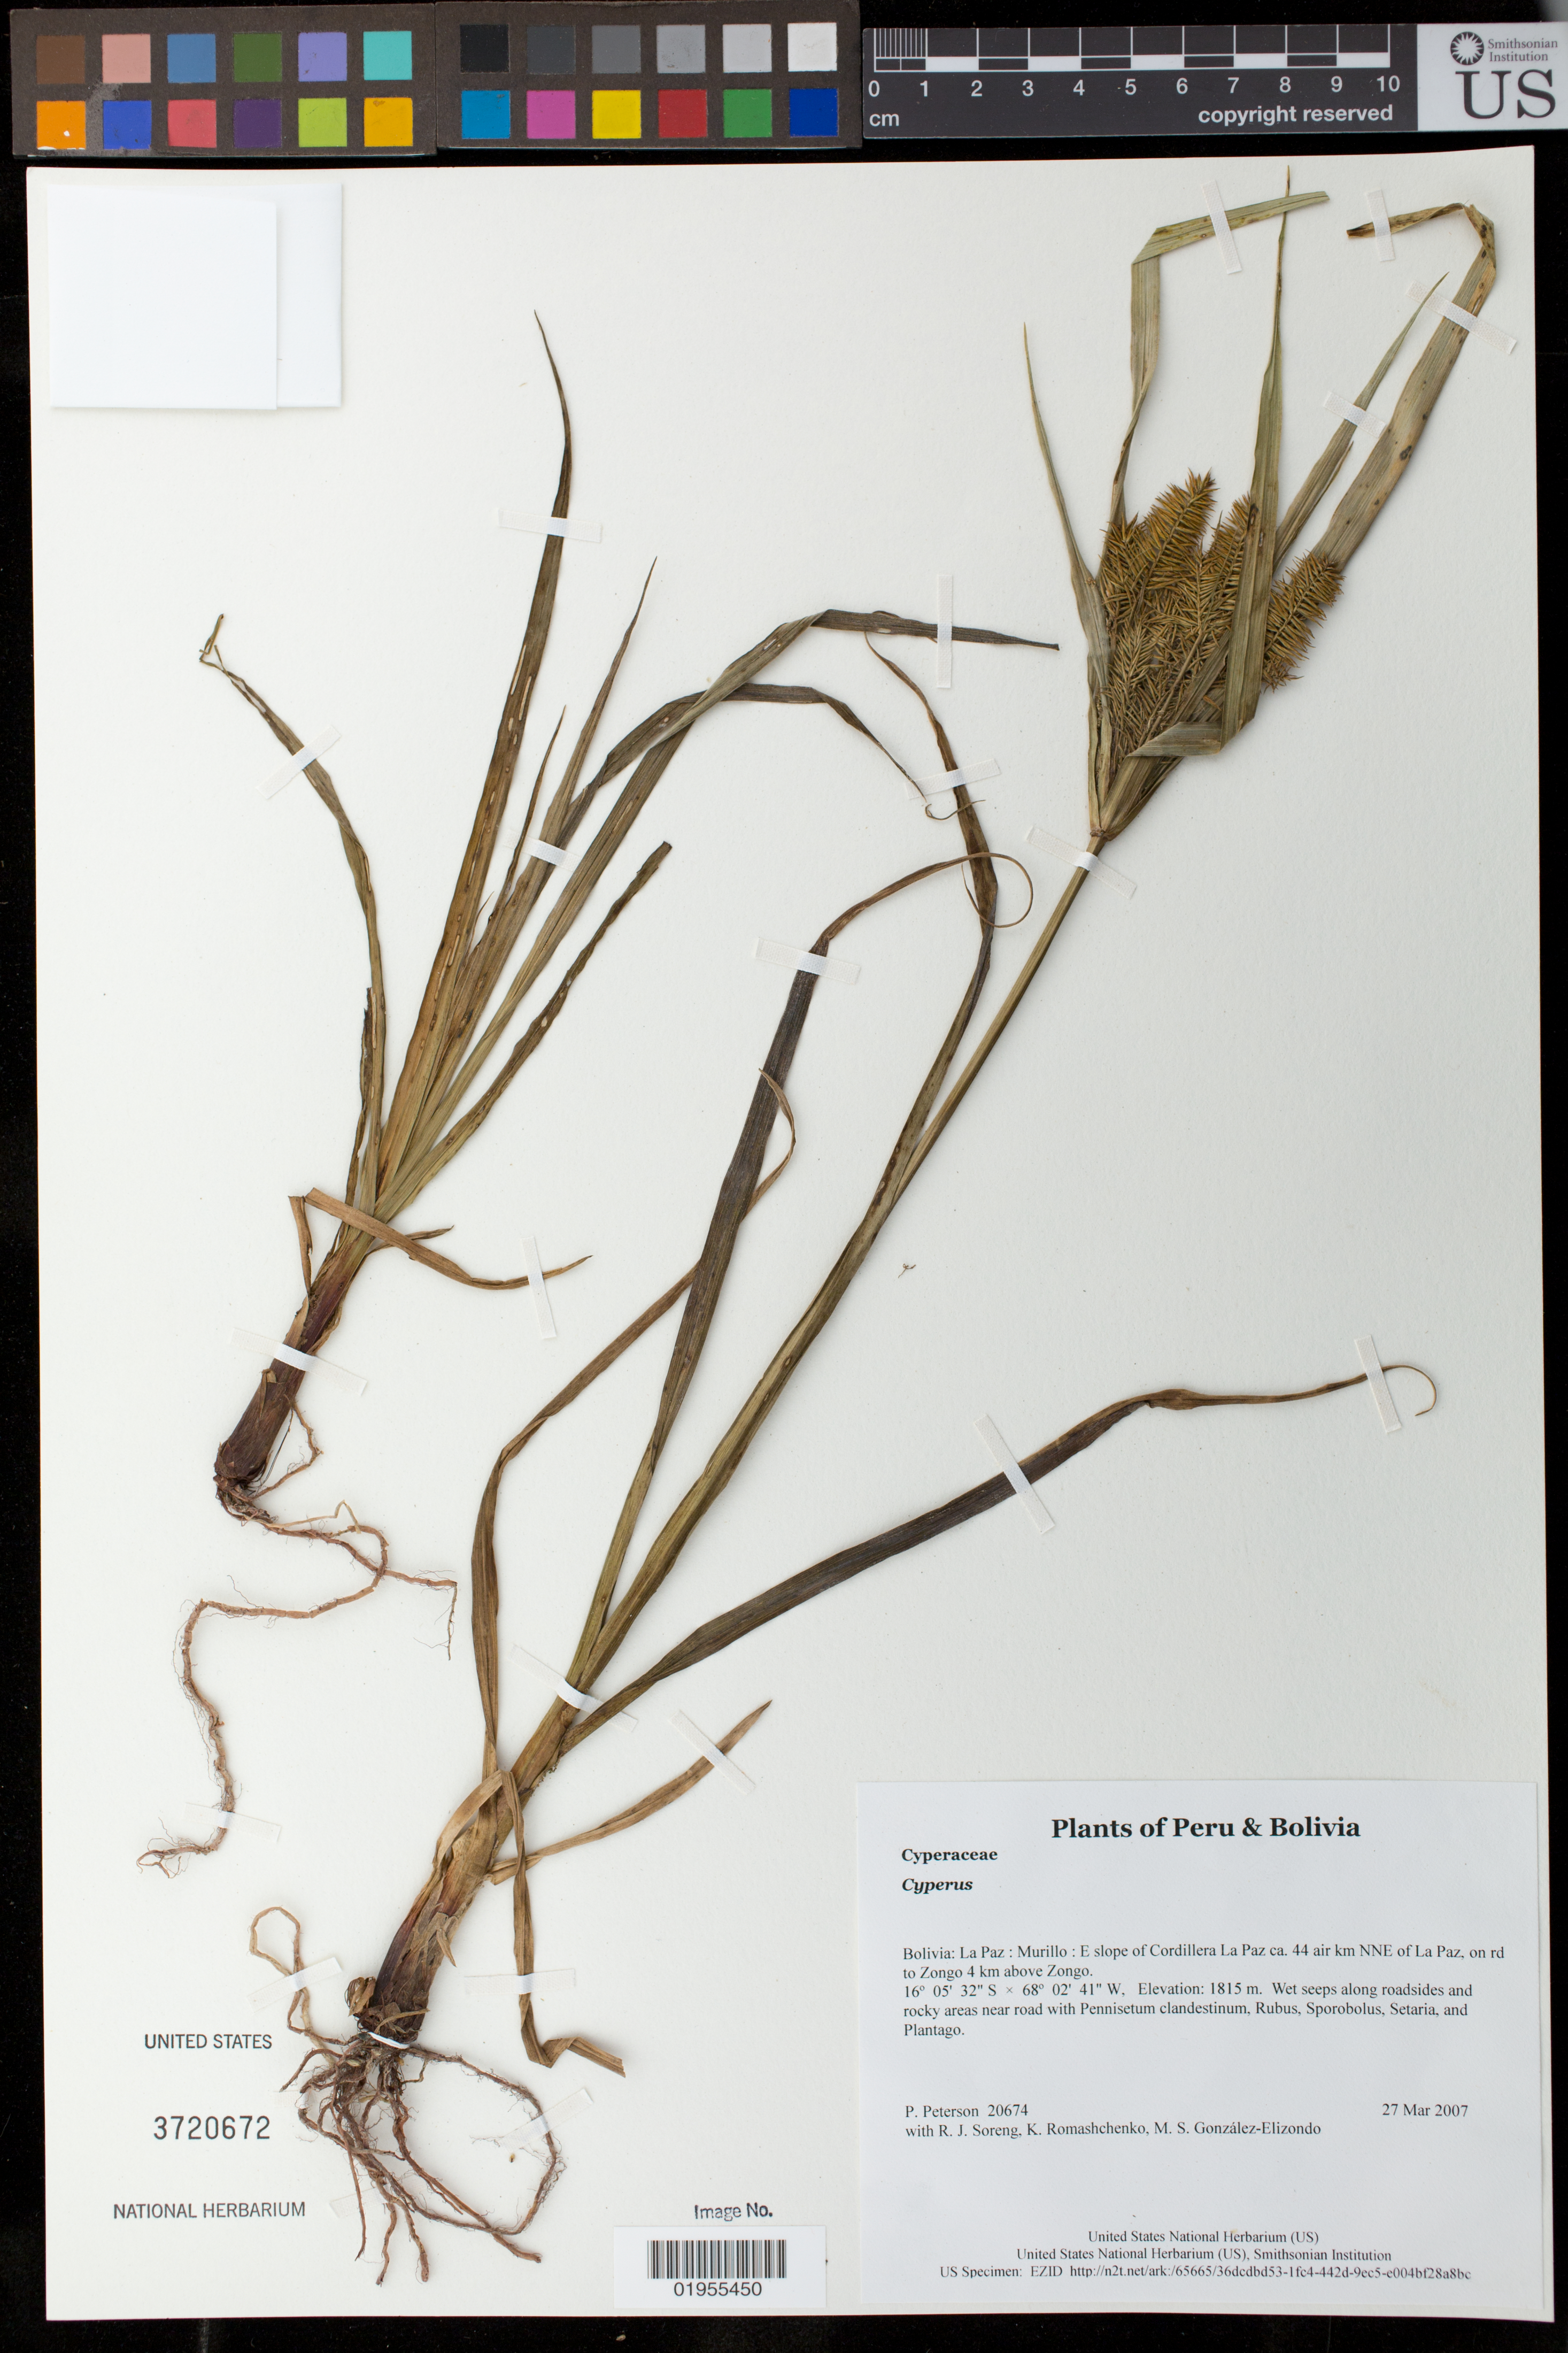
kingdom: Plantae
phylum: Tracheophyta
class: Liliopsida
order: Poales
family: Cyperaceae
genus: Cyperus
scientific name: Cyperus sp.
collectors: P. M. Peterson, R. J. Soreng, K. Romashchenko & M. S. González-Elizondo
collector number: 20674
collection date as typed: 27 Mar 2007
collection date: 2007-03-27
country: Bolivia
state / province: La Paz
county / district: Murillo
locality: E slope of Cordillera La Paz ca. 44 air km NNE of La Paz, on rd to Zongo 4 km above Zongo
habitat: Wet seeps along roadsides and rocky areas near road with Pennisetum clandestinum, Rubus, Sporobolus, Setaria, and Plantago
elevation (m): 1815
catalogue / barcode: US 3720672